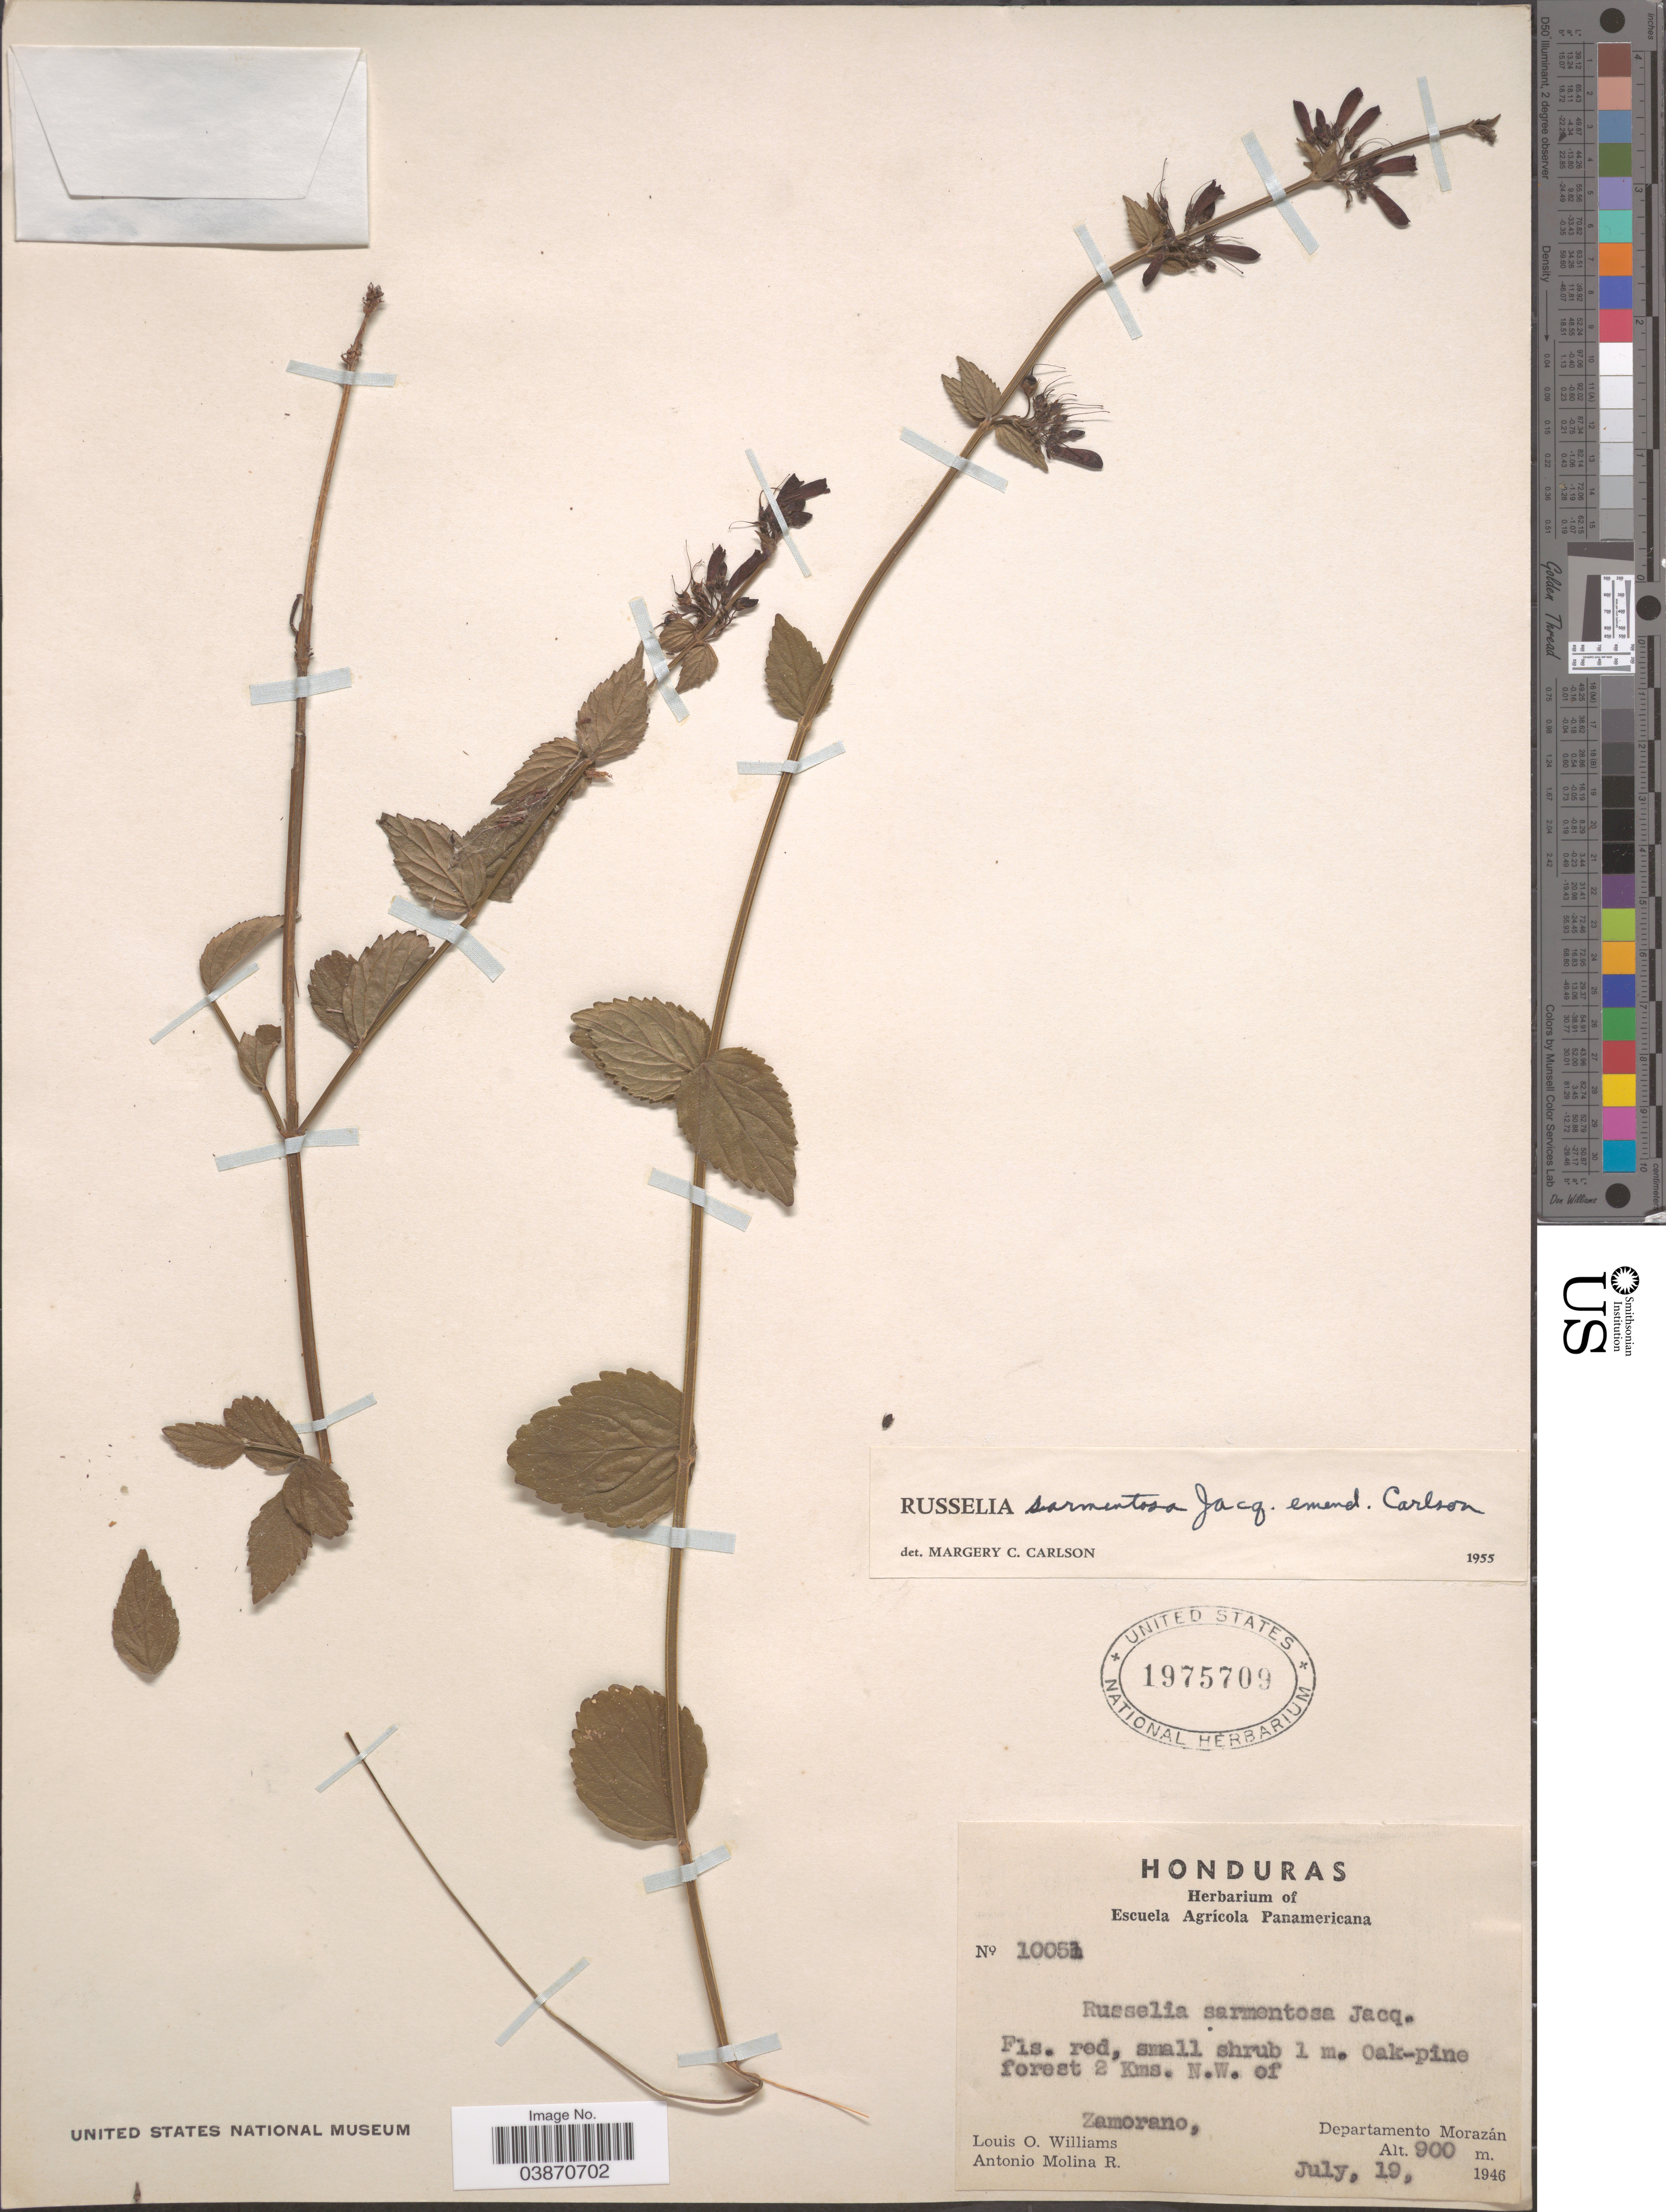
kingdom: Plantae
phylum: Tracheophyta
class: Magnoliopsida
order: Lamiales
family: Plantaginaceae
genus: Russelia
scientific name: Russelia sarmentosa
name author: Jacq.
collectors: L. O. Williams & A. Molina R.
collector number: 10051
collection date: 1946-07-19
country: Honduras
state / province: Fco. Morazán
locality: Oak-pine forest 2 Kms. N.W. of Zamorano, Departamento Morazán.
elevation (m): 900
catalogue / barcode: US 1975709